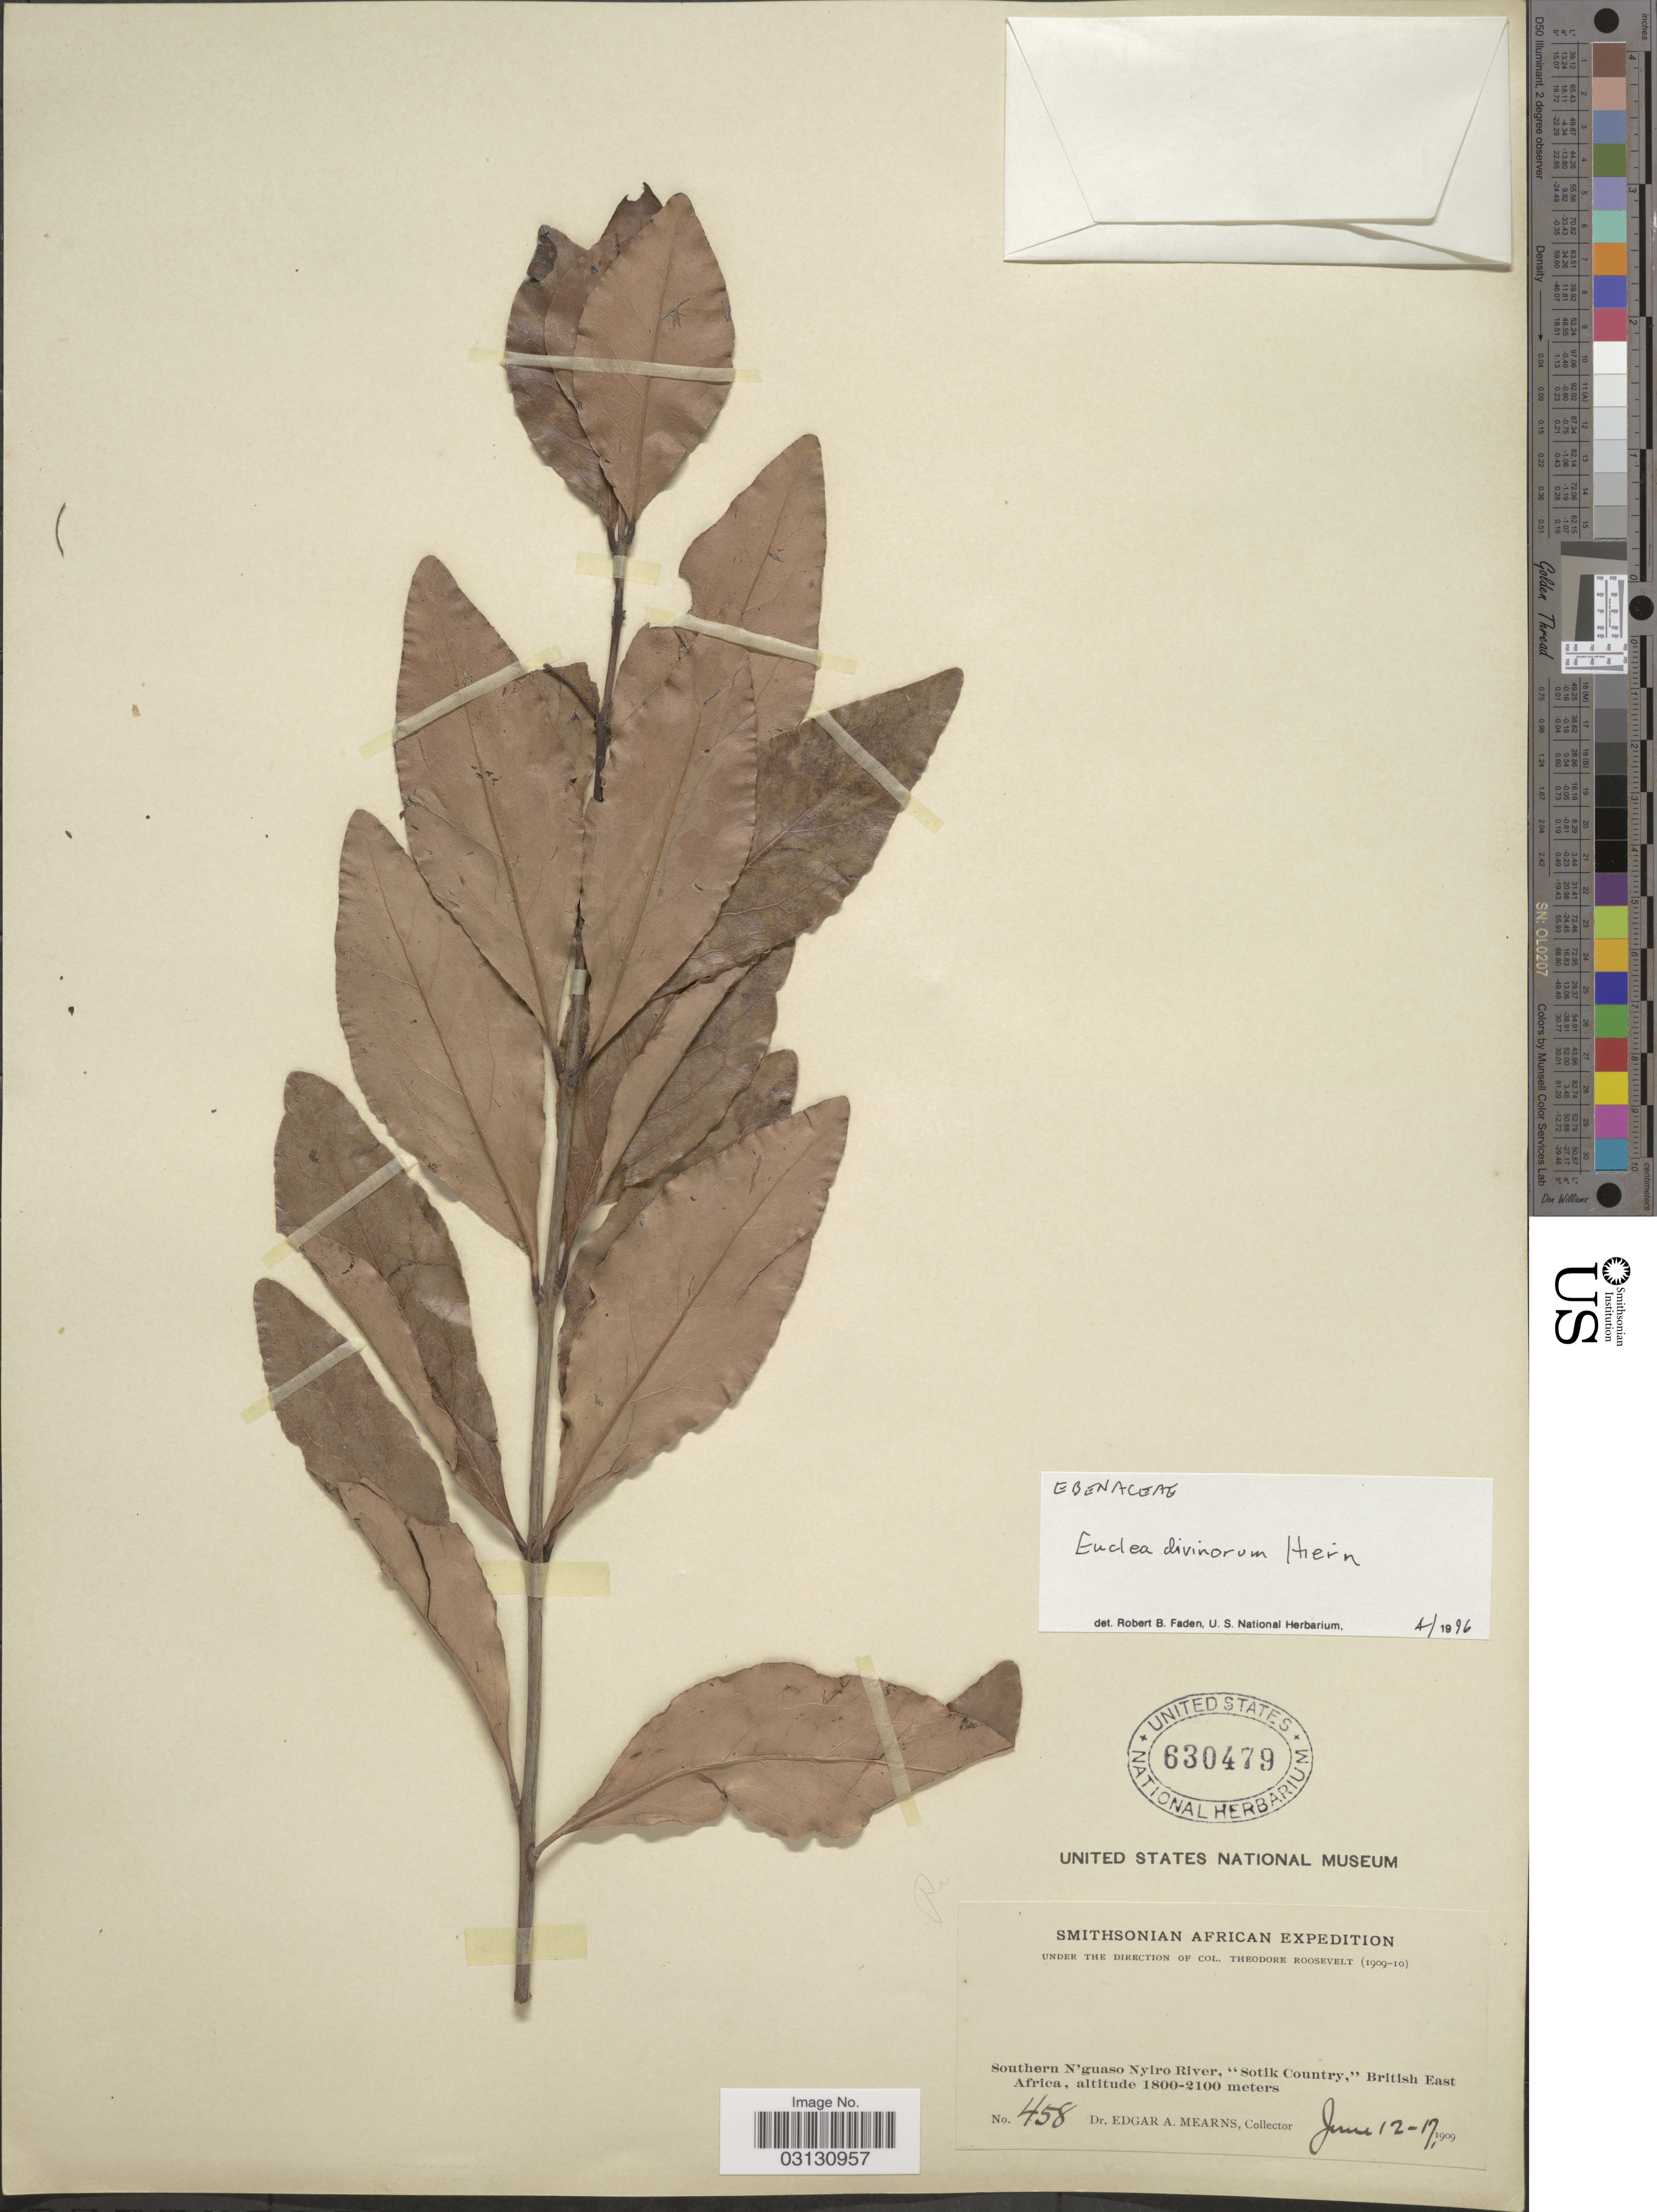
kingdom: Plantae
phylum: Tracheophyta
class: Magnoliopsida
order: Ericales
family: Ebenaceae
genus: Euclea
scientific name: Euclea divinorum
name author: Hiern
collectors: E. A. Mearns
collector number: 458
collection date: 1909-06-12/1909-06-17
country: Kenya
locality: Southern N'guaso Nyiro River, "Sotik Country," British East Africa.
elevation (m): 1800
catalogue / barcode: US 630479